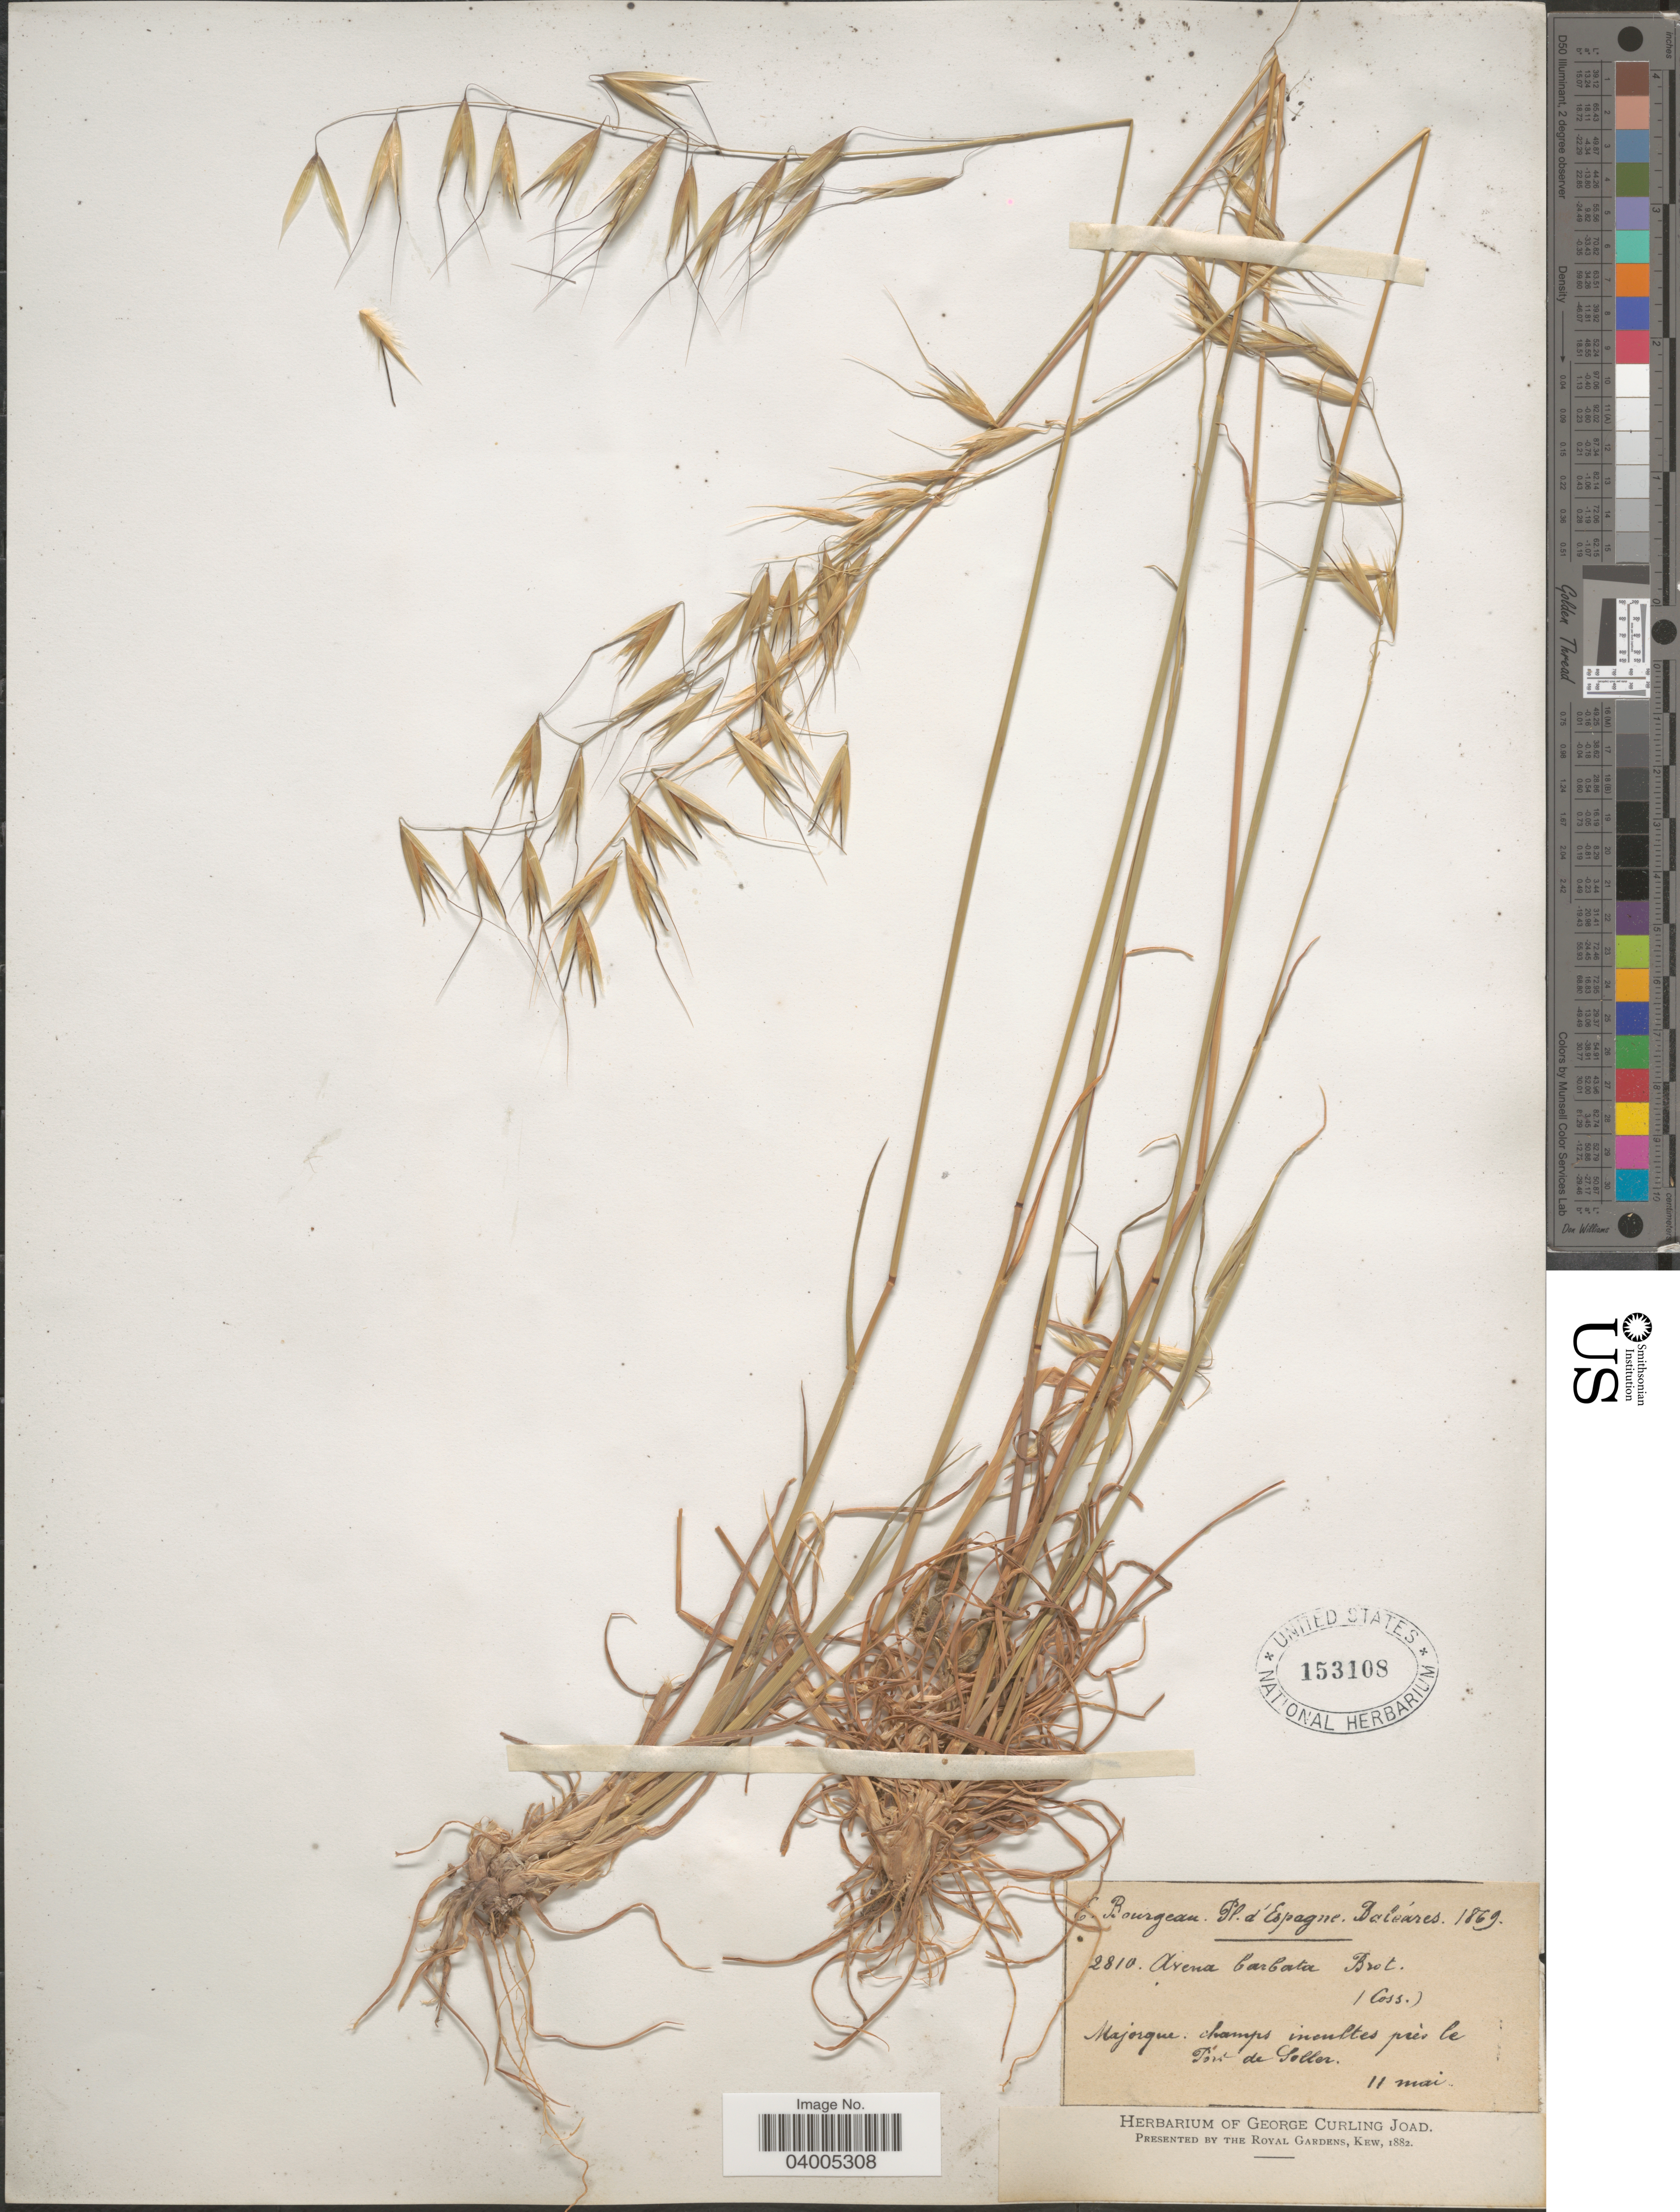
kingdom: Plantae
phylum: Tracheophyta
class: Liliopsida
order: Poales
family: Poaceae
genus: Avena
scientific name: Avena barbata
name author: Pott ex Link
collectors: E. Bourgeau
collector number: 2810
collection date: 1869-05-11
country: Spain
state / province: Islas Baleares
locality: D'Espagne. Baléares. Majorque: champs incultes près le Port de Soller.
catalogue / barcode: US 153108